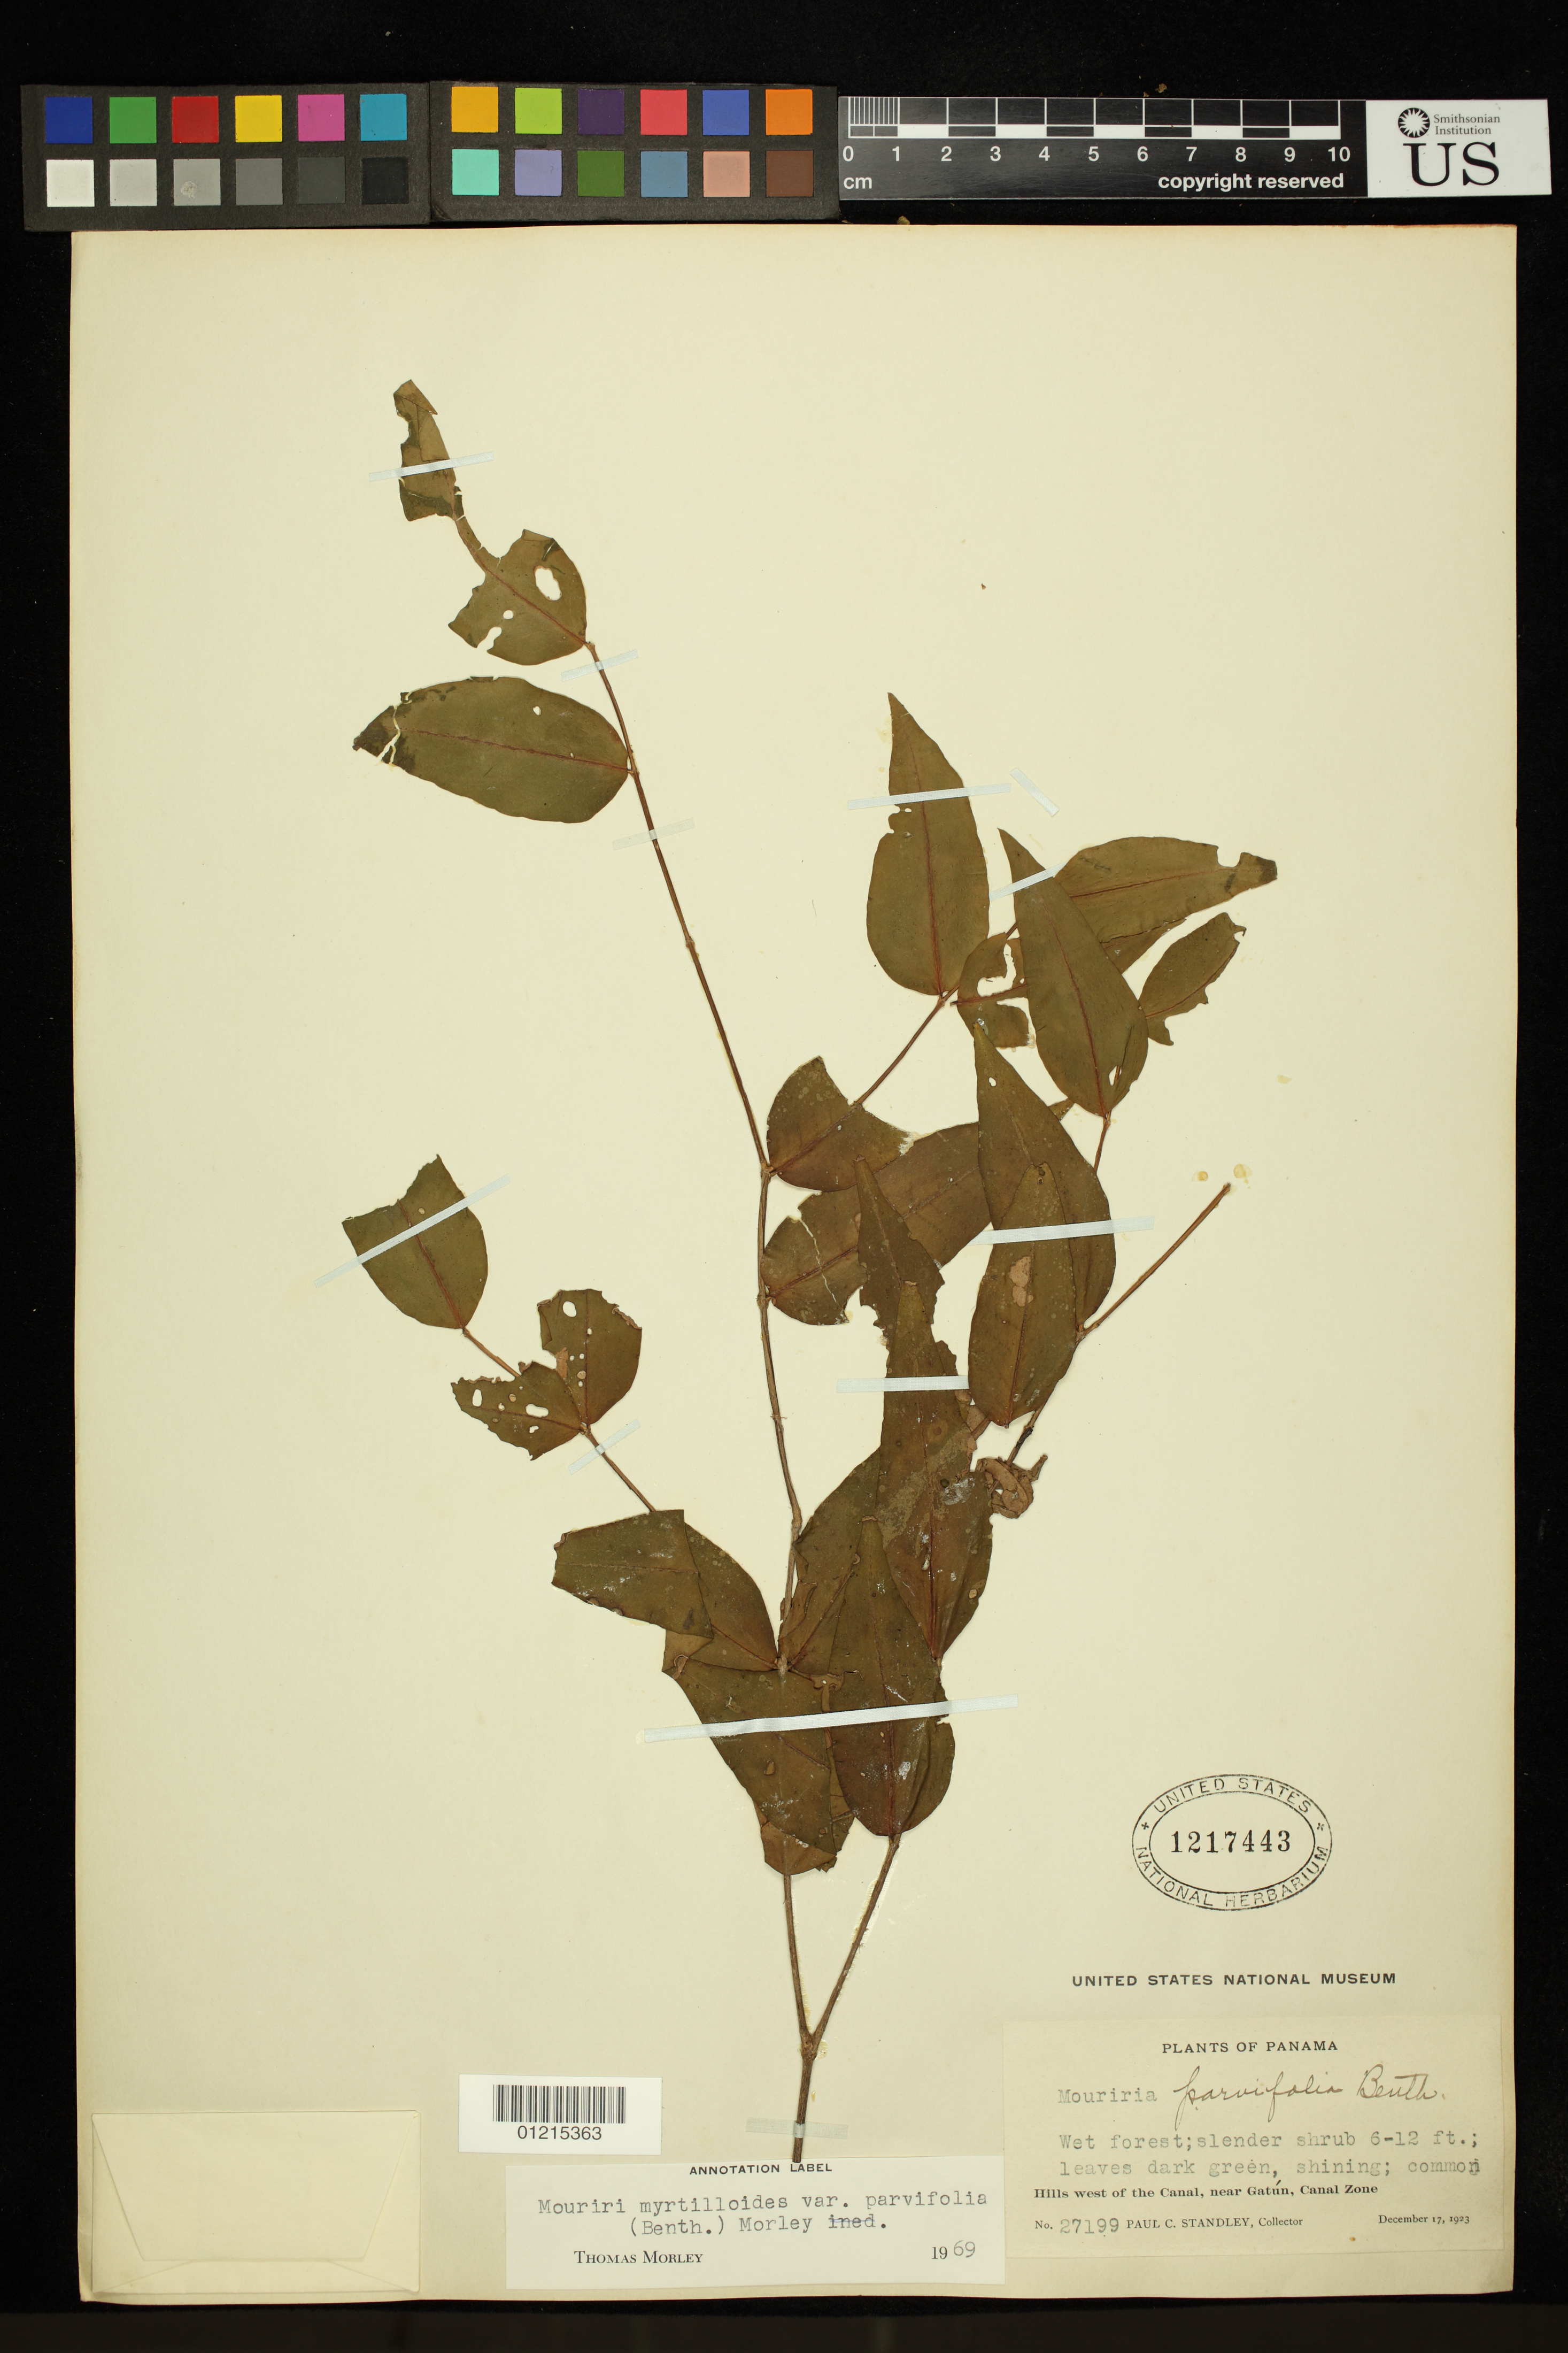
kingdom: Plantae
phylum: Tracheophyta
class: Magnoliopsida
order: Myrtales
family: Melastomataceae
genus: Mouriri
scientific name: Mouriri parvifolia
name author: Benth.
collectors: P. C. Standley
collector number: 27199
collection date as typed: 17 Dec 1923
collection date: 1923-12-17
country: Panama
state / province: Colón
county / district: Canal Zone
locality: Hills west of the Canal, near Gatún.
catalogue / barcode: US 1217443